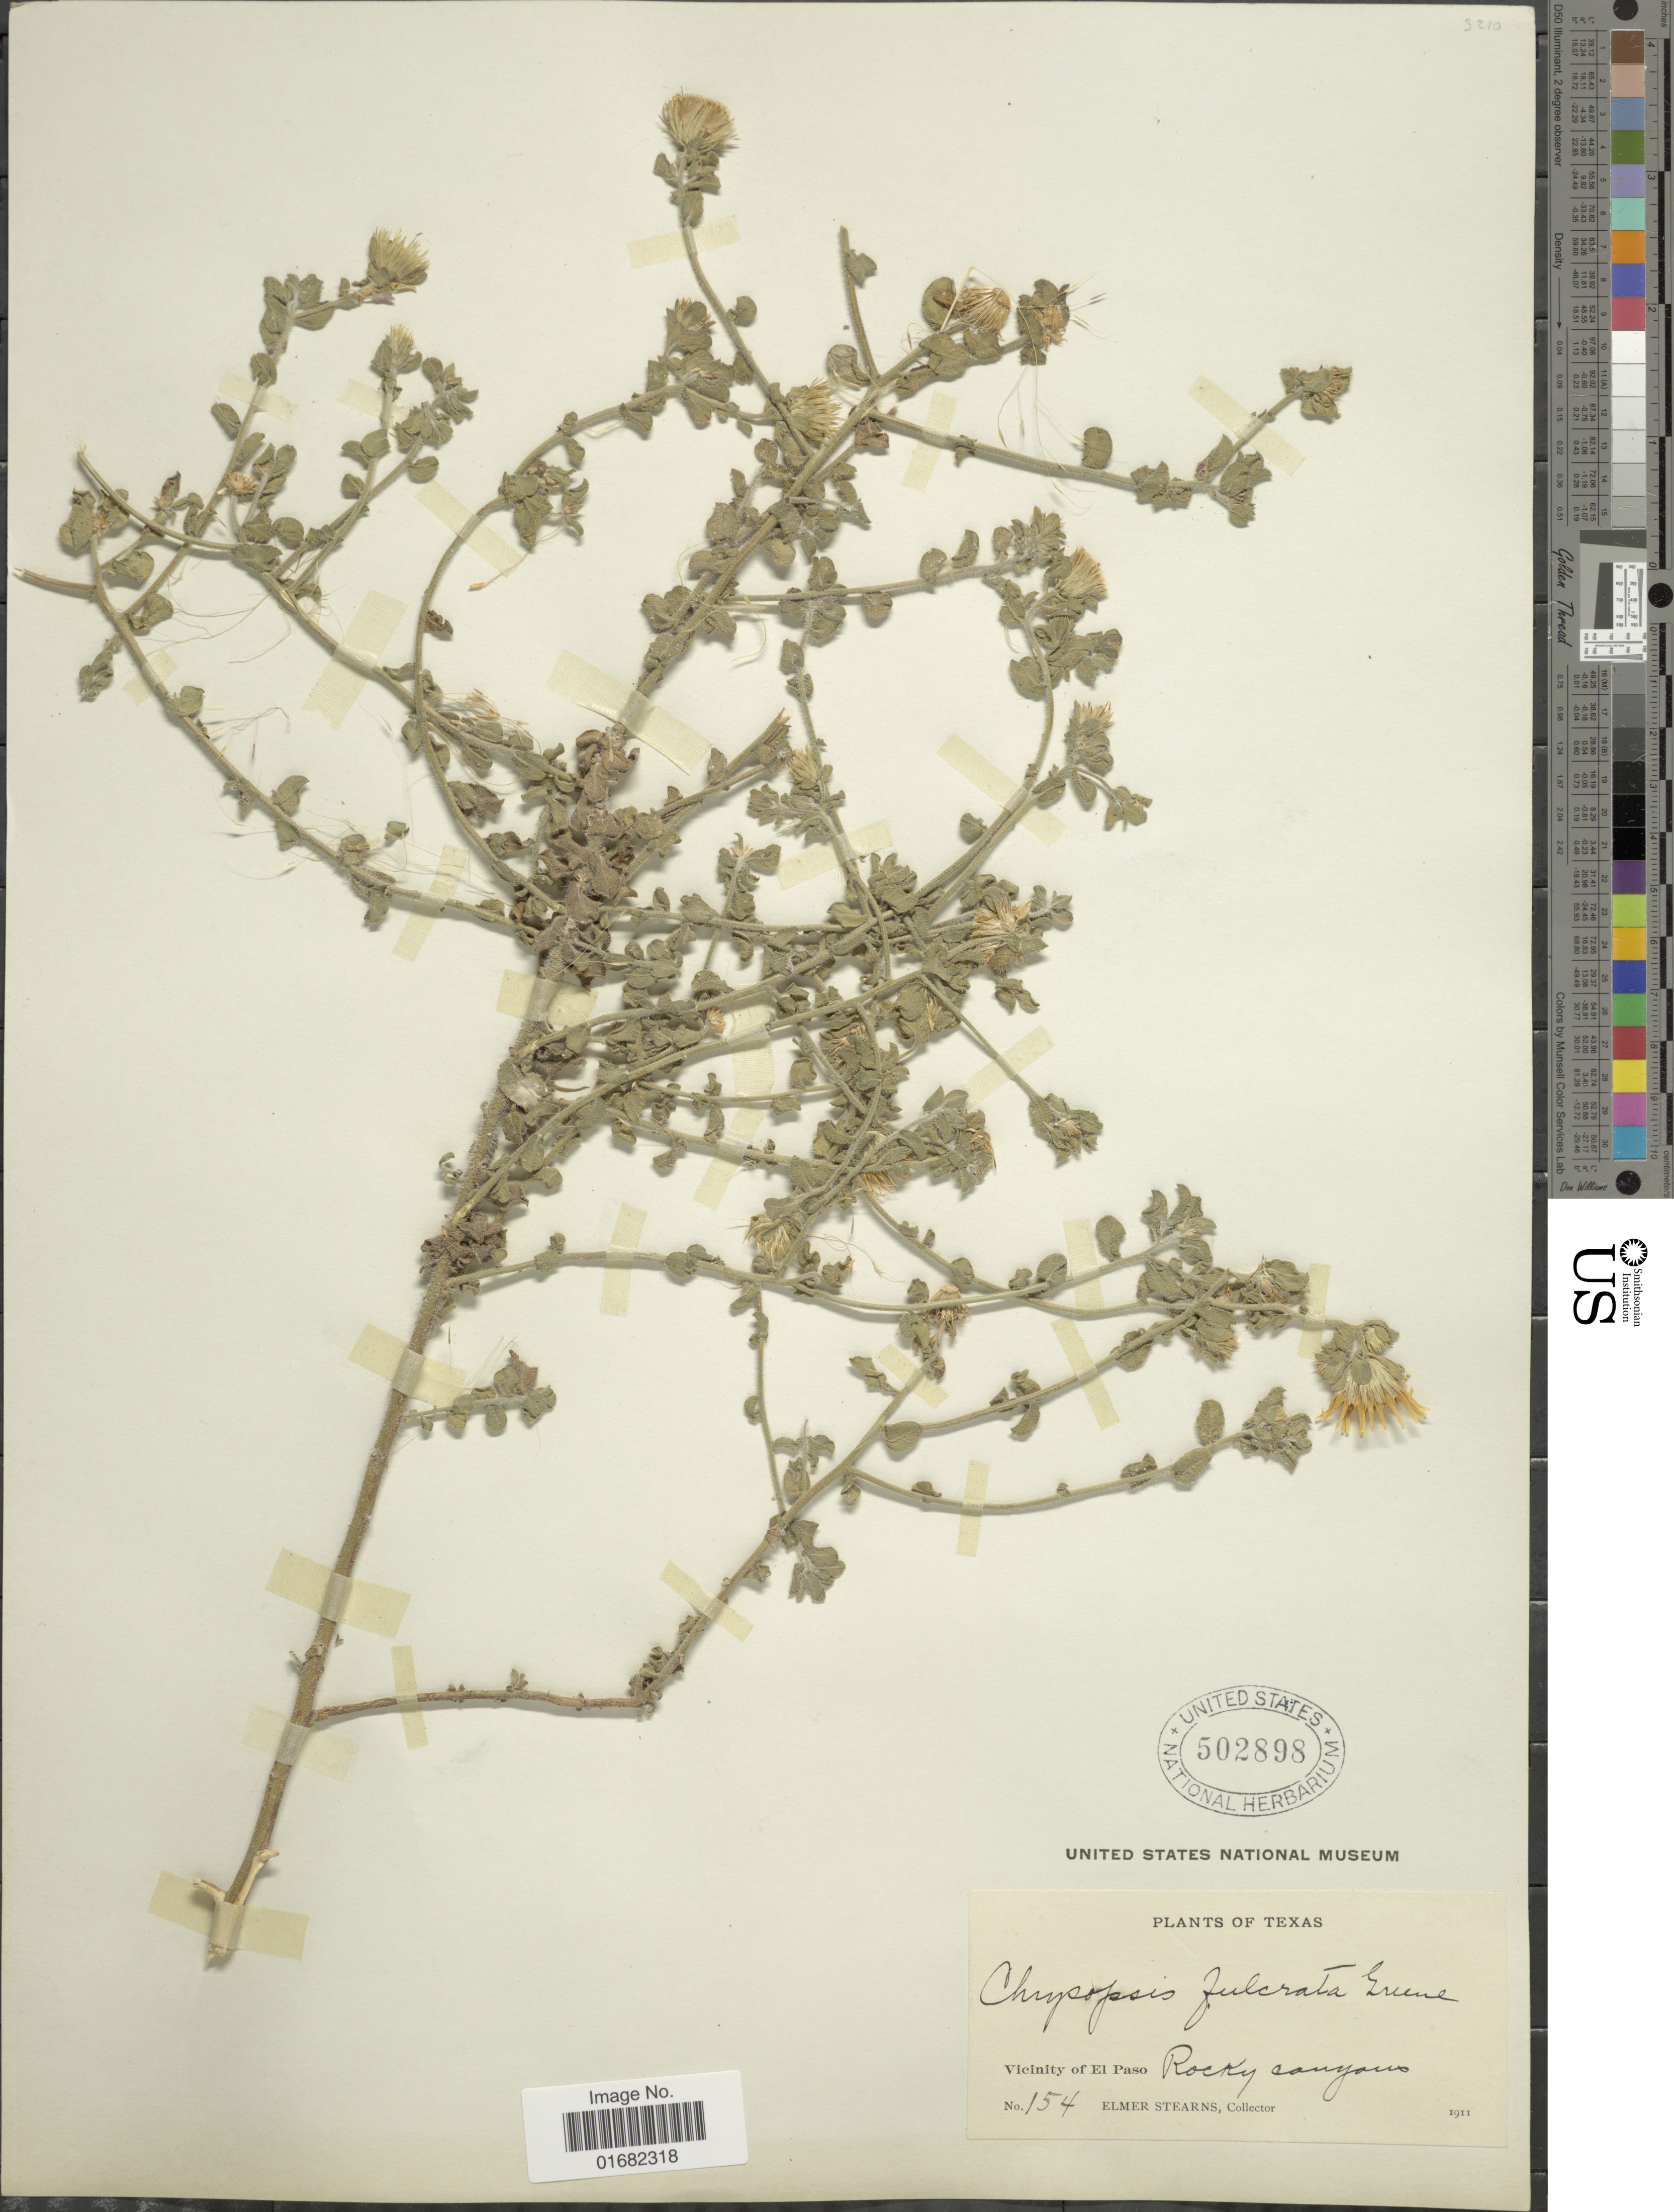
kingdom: Plantae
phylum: Tracheophyta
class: Magnoliopsida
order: Asterales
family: Asteraceae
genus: Heterotheca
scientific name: Heterotheca fulcrata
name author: (Greene) Shinners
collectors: E. Stearns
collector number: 154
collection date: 1911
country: United States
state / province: Texas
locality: Vicinity of El Paso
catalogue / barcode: US 502898